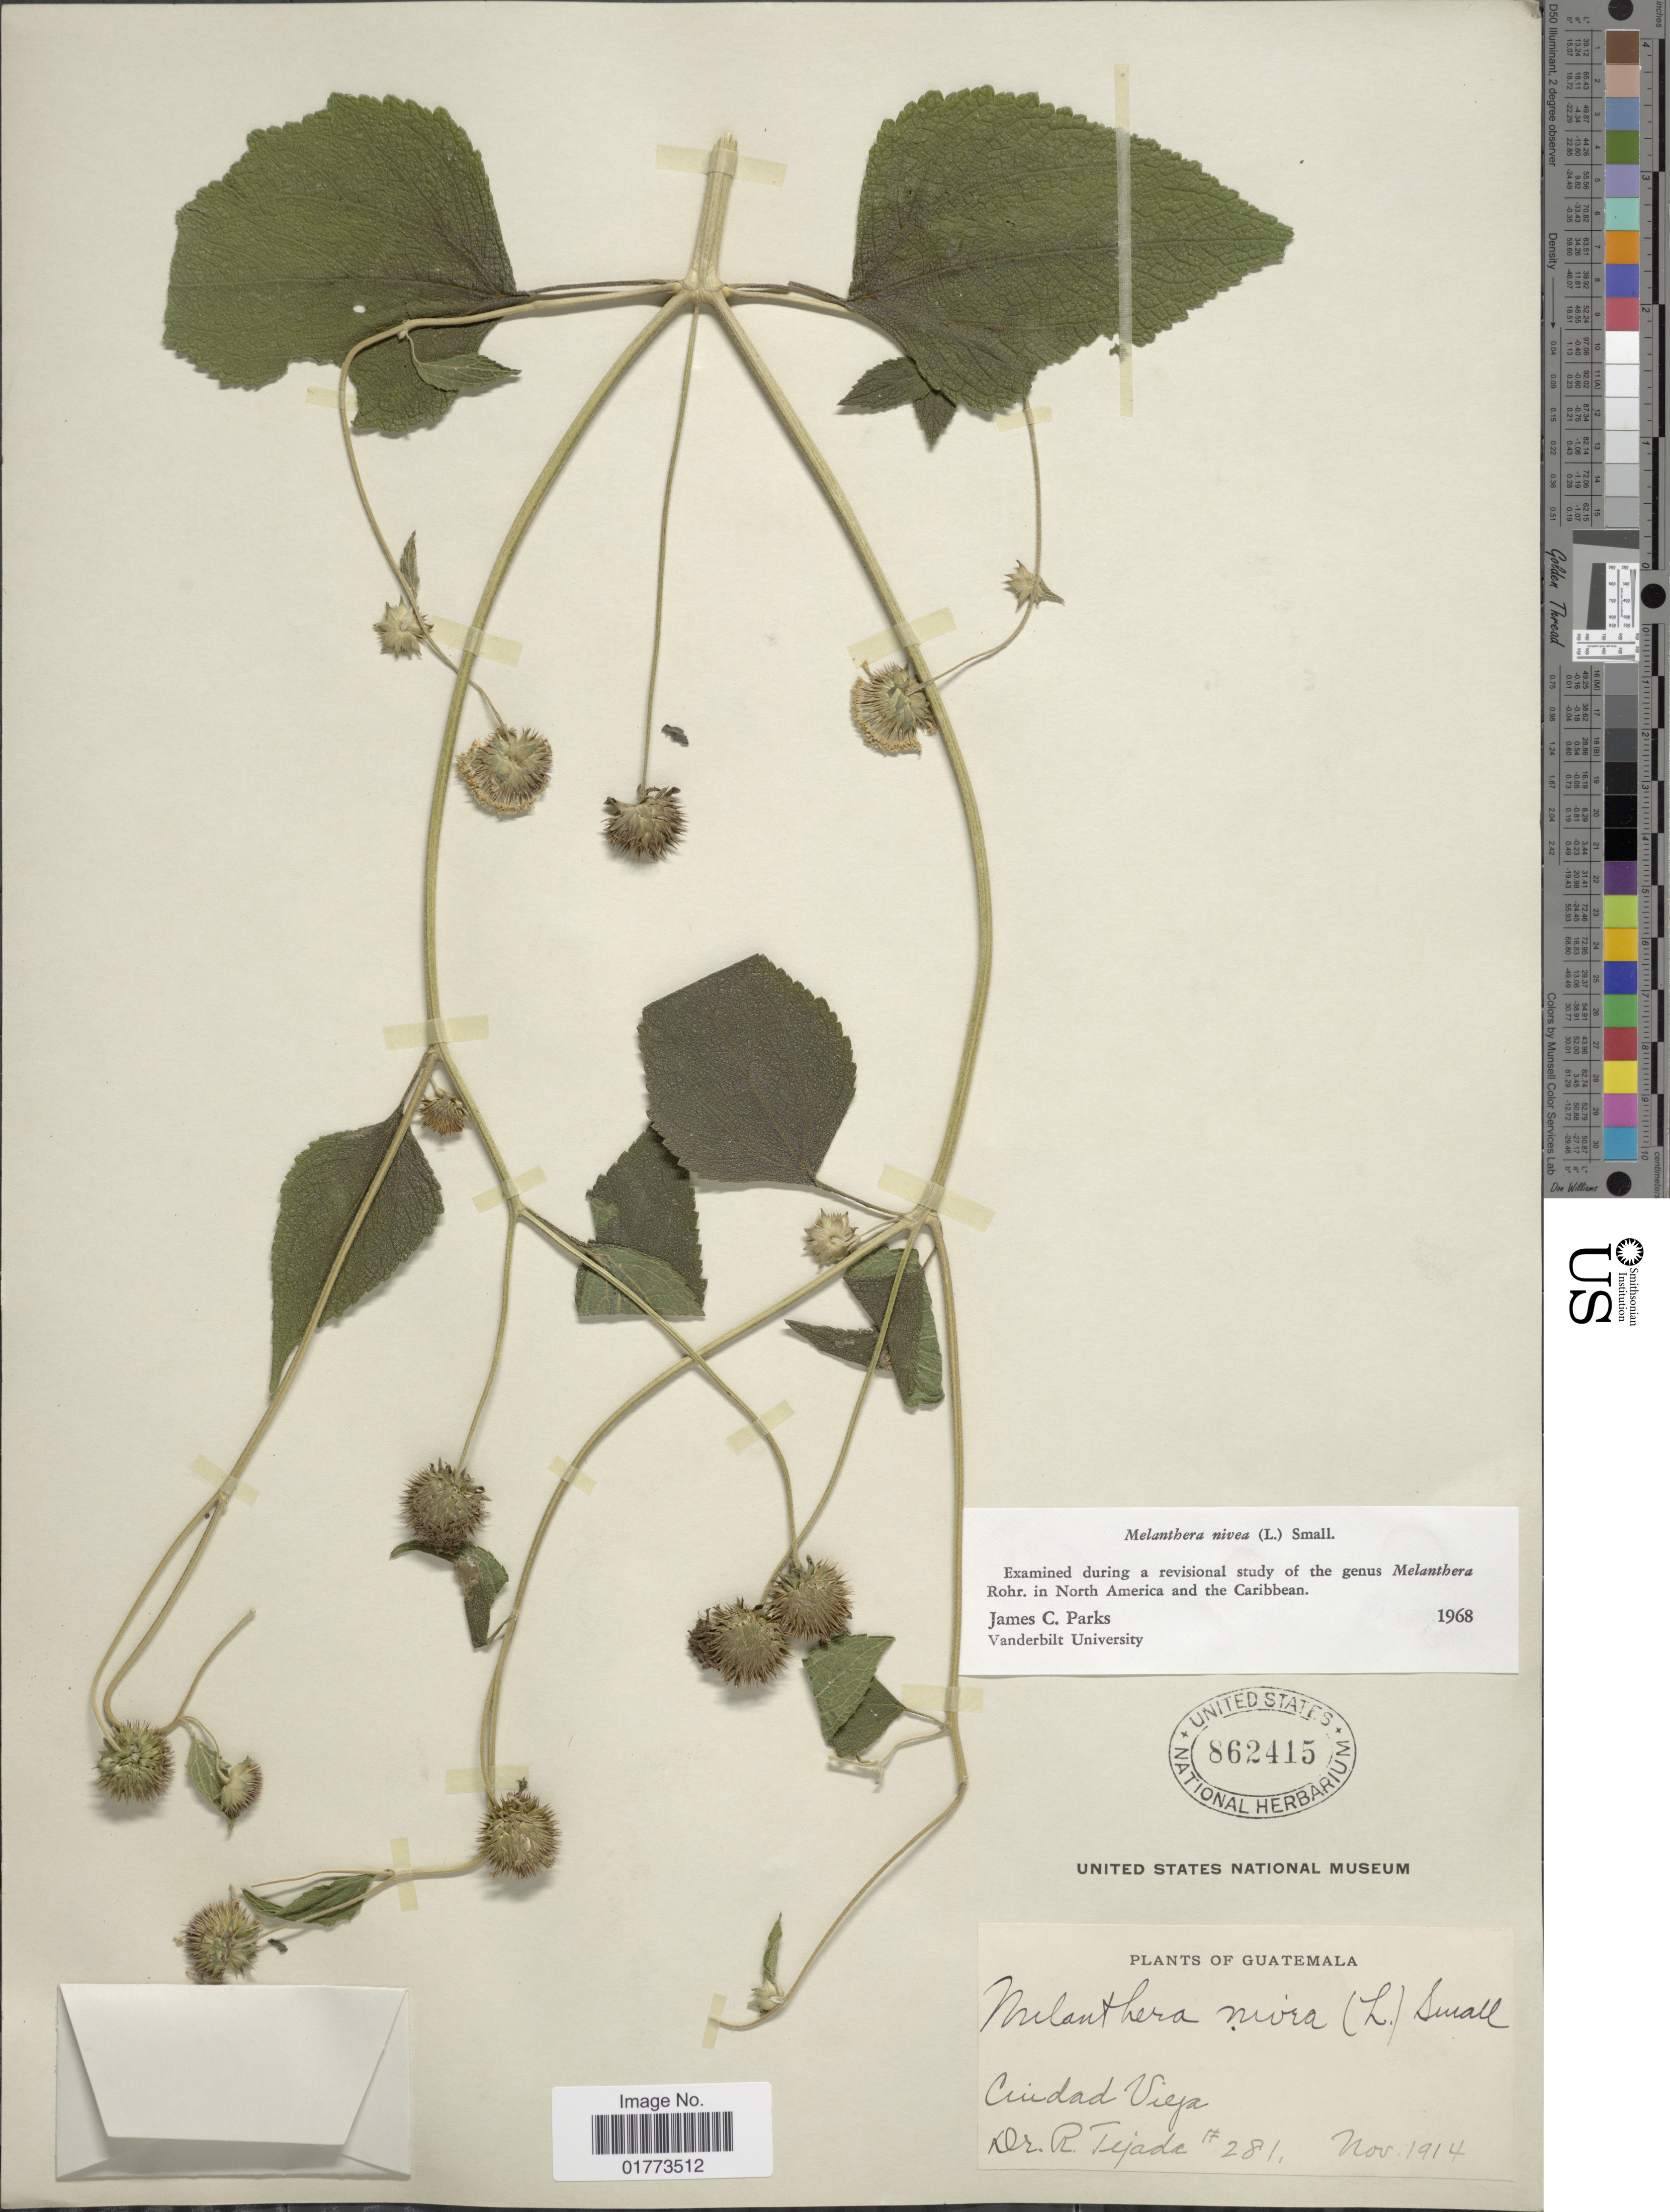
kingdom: Plantae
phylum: Tracheophyta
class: Magnoliopsida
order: Asterales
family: Asteraceae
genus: Melanthera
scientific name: Melanthera nivea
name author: (L.) Small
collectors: R. Tejada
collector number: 281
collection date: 1914-11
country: Guatemala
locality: Ciudad Vieja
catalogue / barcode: US 862415